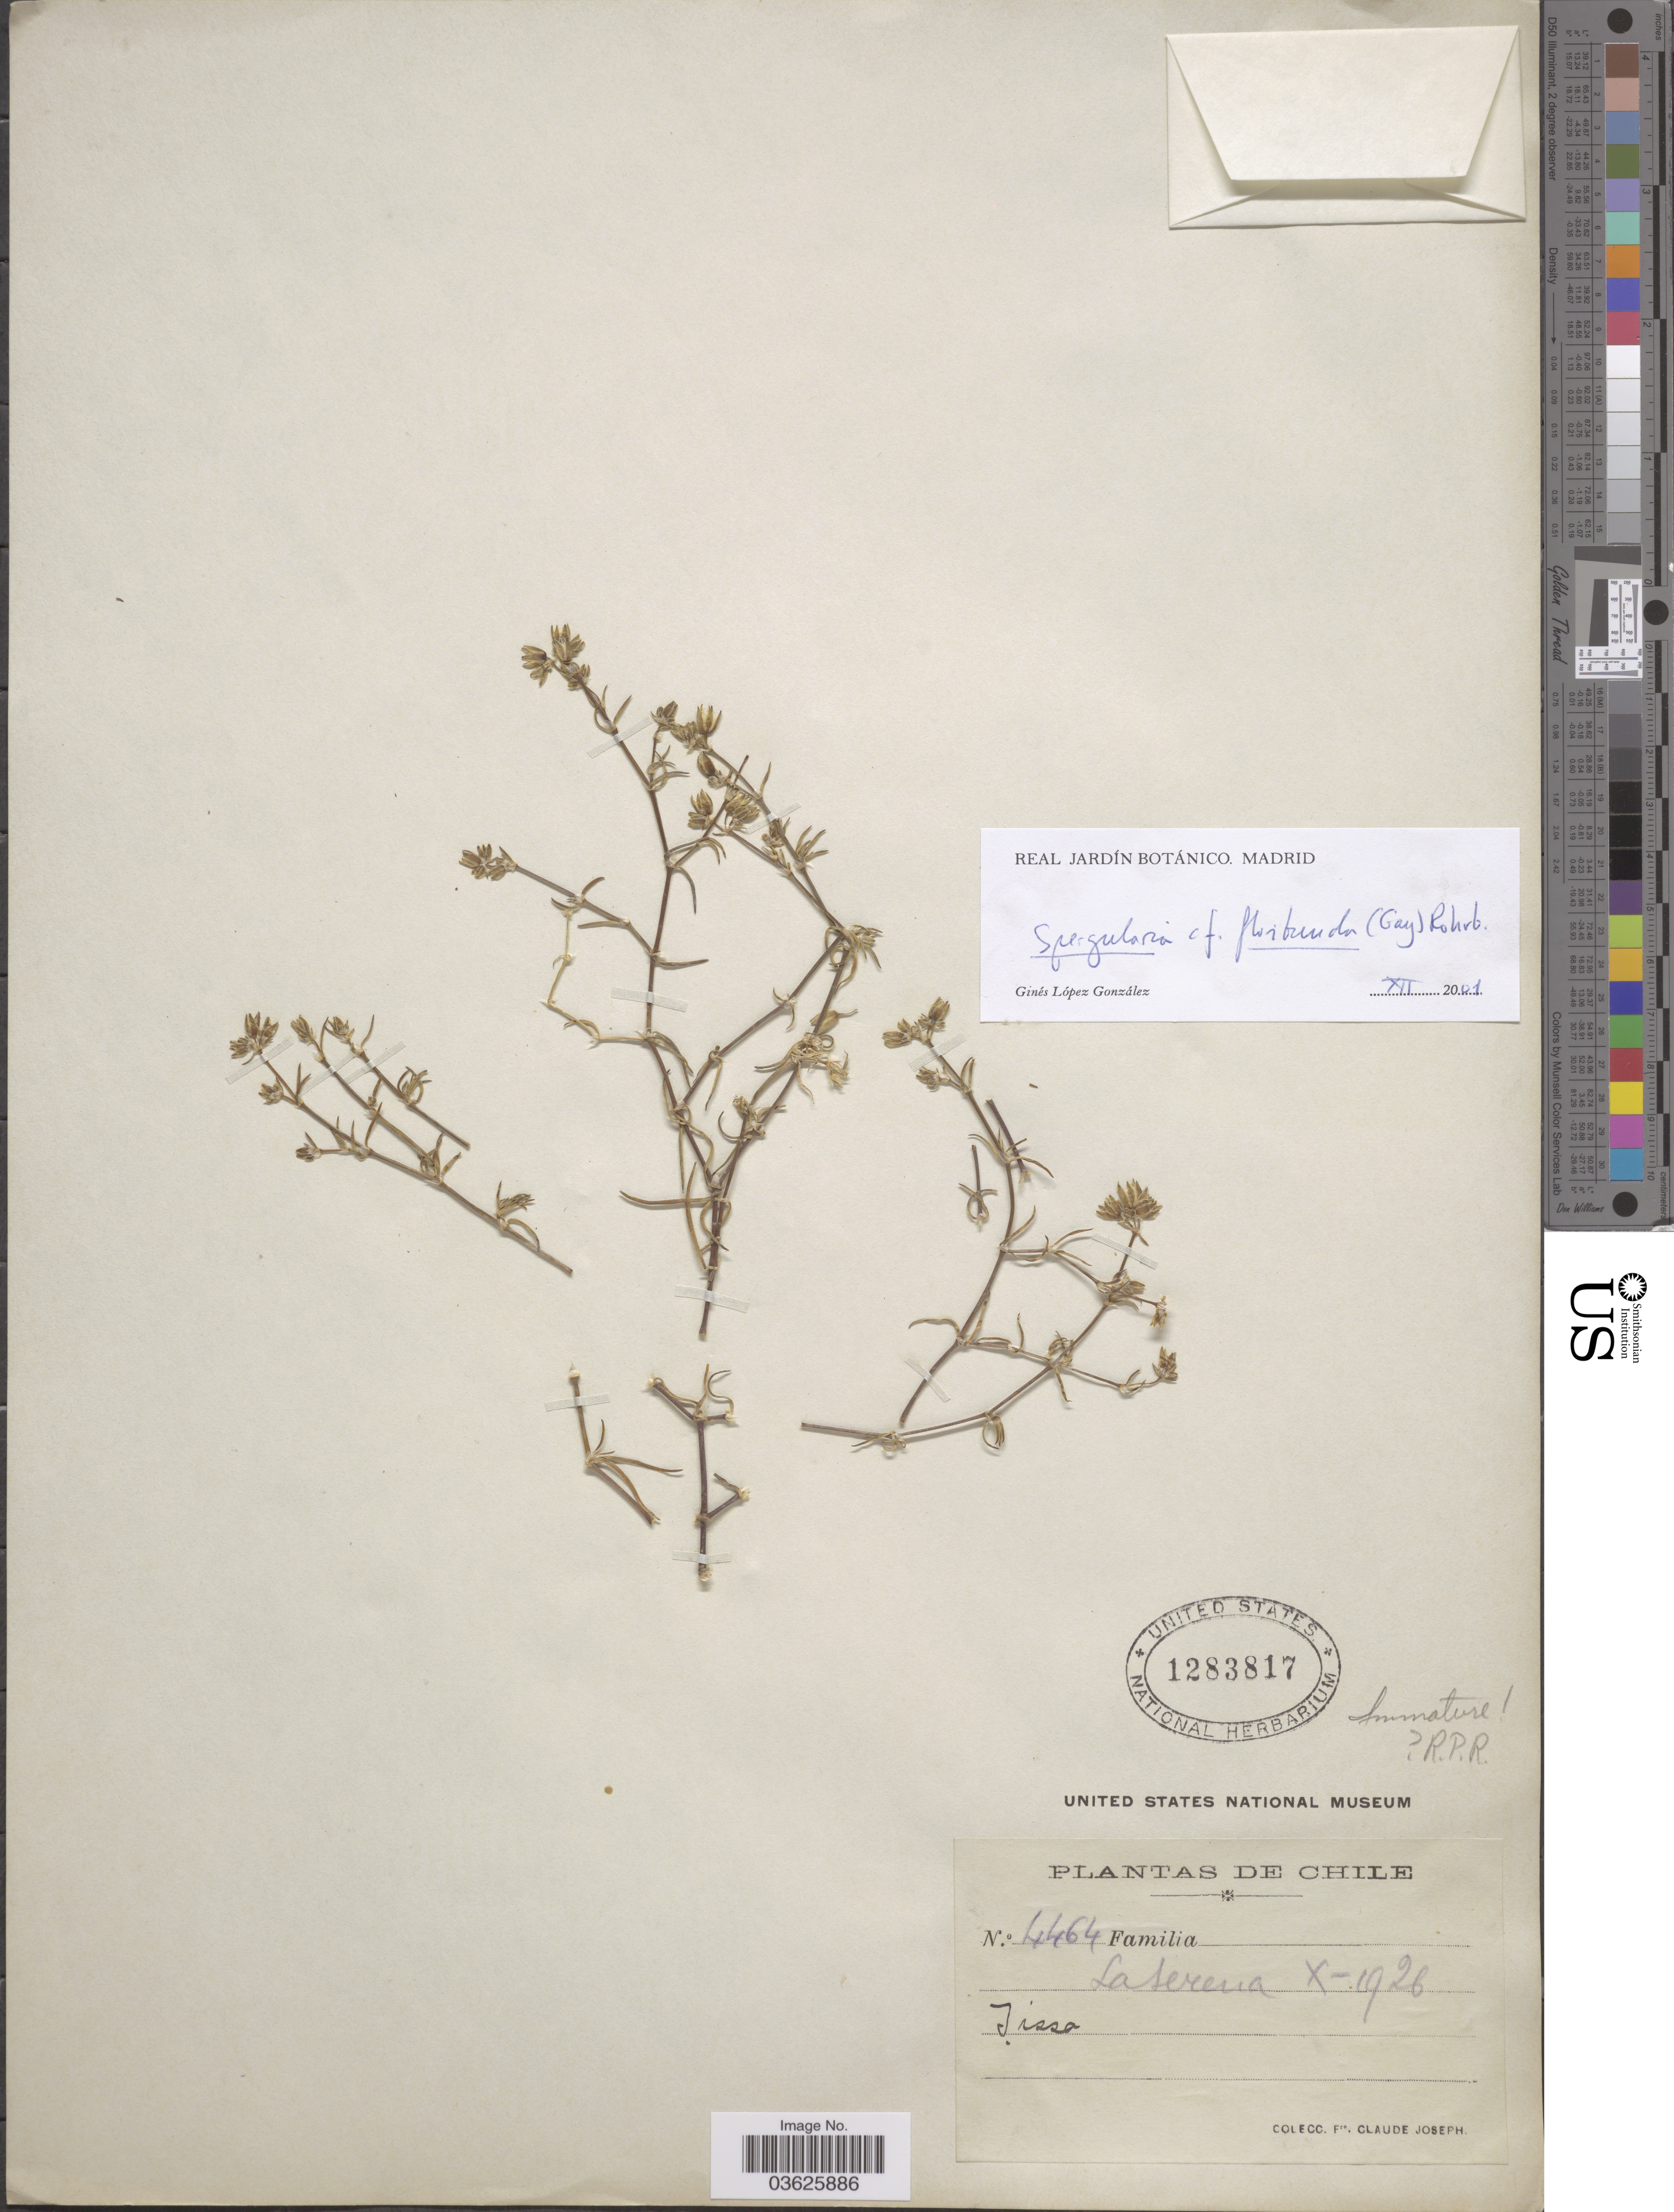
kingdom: Plantae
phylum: Tracheophyta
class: Magnoliopsida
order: Caryophyllales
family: Caryophyllaceae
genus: Spergularia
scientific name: Spergularia floribunda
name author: Rohrb.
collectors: Bro. Claude-Joseph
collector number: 4464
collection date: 1926-10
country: Chile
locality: La Serena.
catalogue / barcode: US 1283817